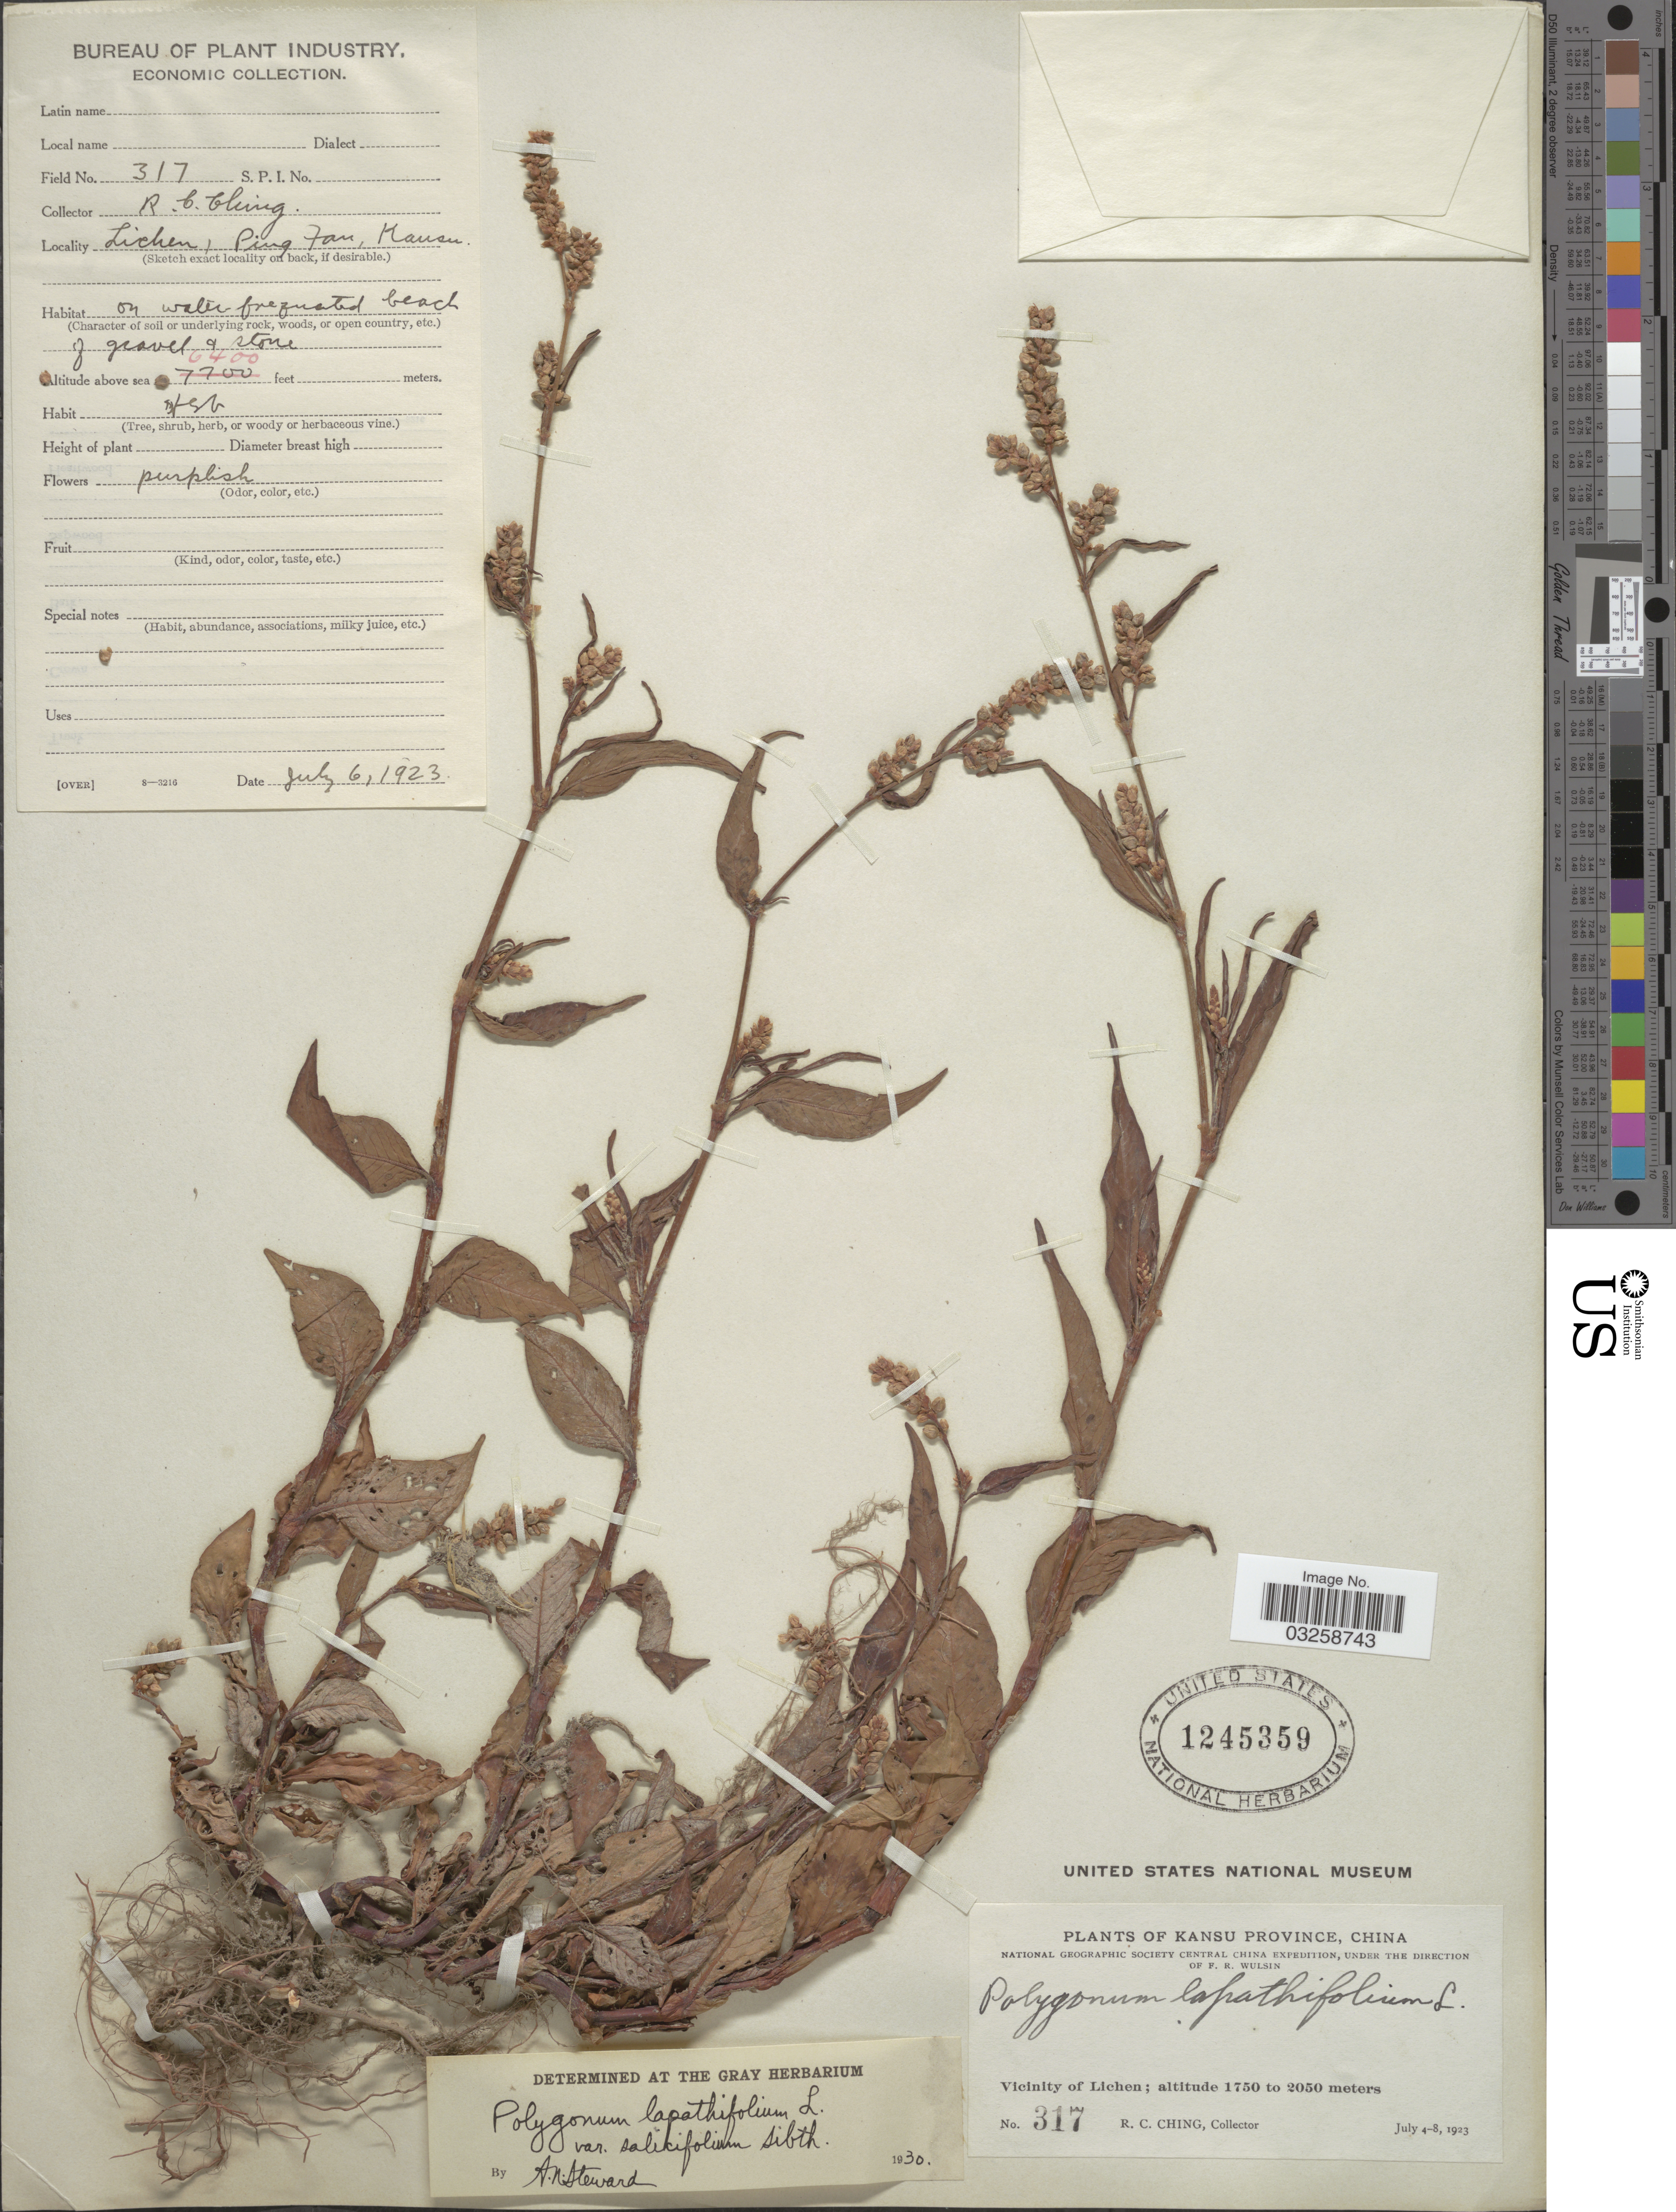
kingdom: Plantae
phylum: Tracheophyta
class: Magnoliopsida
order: Caryophyllales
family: Polygonaceae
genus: Polygonum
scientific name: Polygonum lapathifolium var. salicifolium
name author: Sibth.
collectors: R. C. Ching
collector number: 317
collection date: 1923-07-06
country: China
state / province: Gansu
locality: Kansu Province. Vicinity of Lichen. Lichen, Ping Fan.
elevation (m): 1951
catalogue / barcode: US 1245359